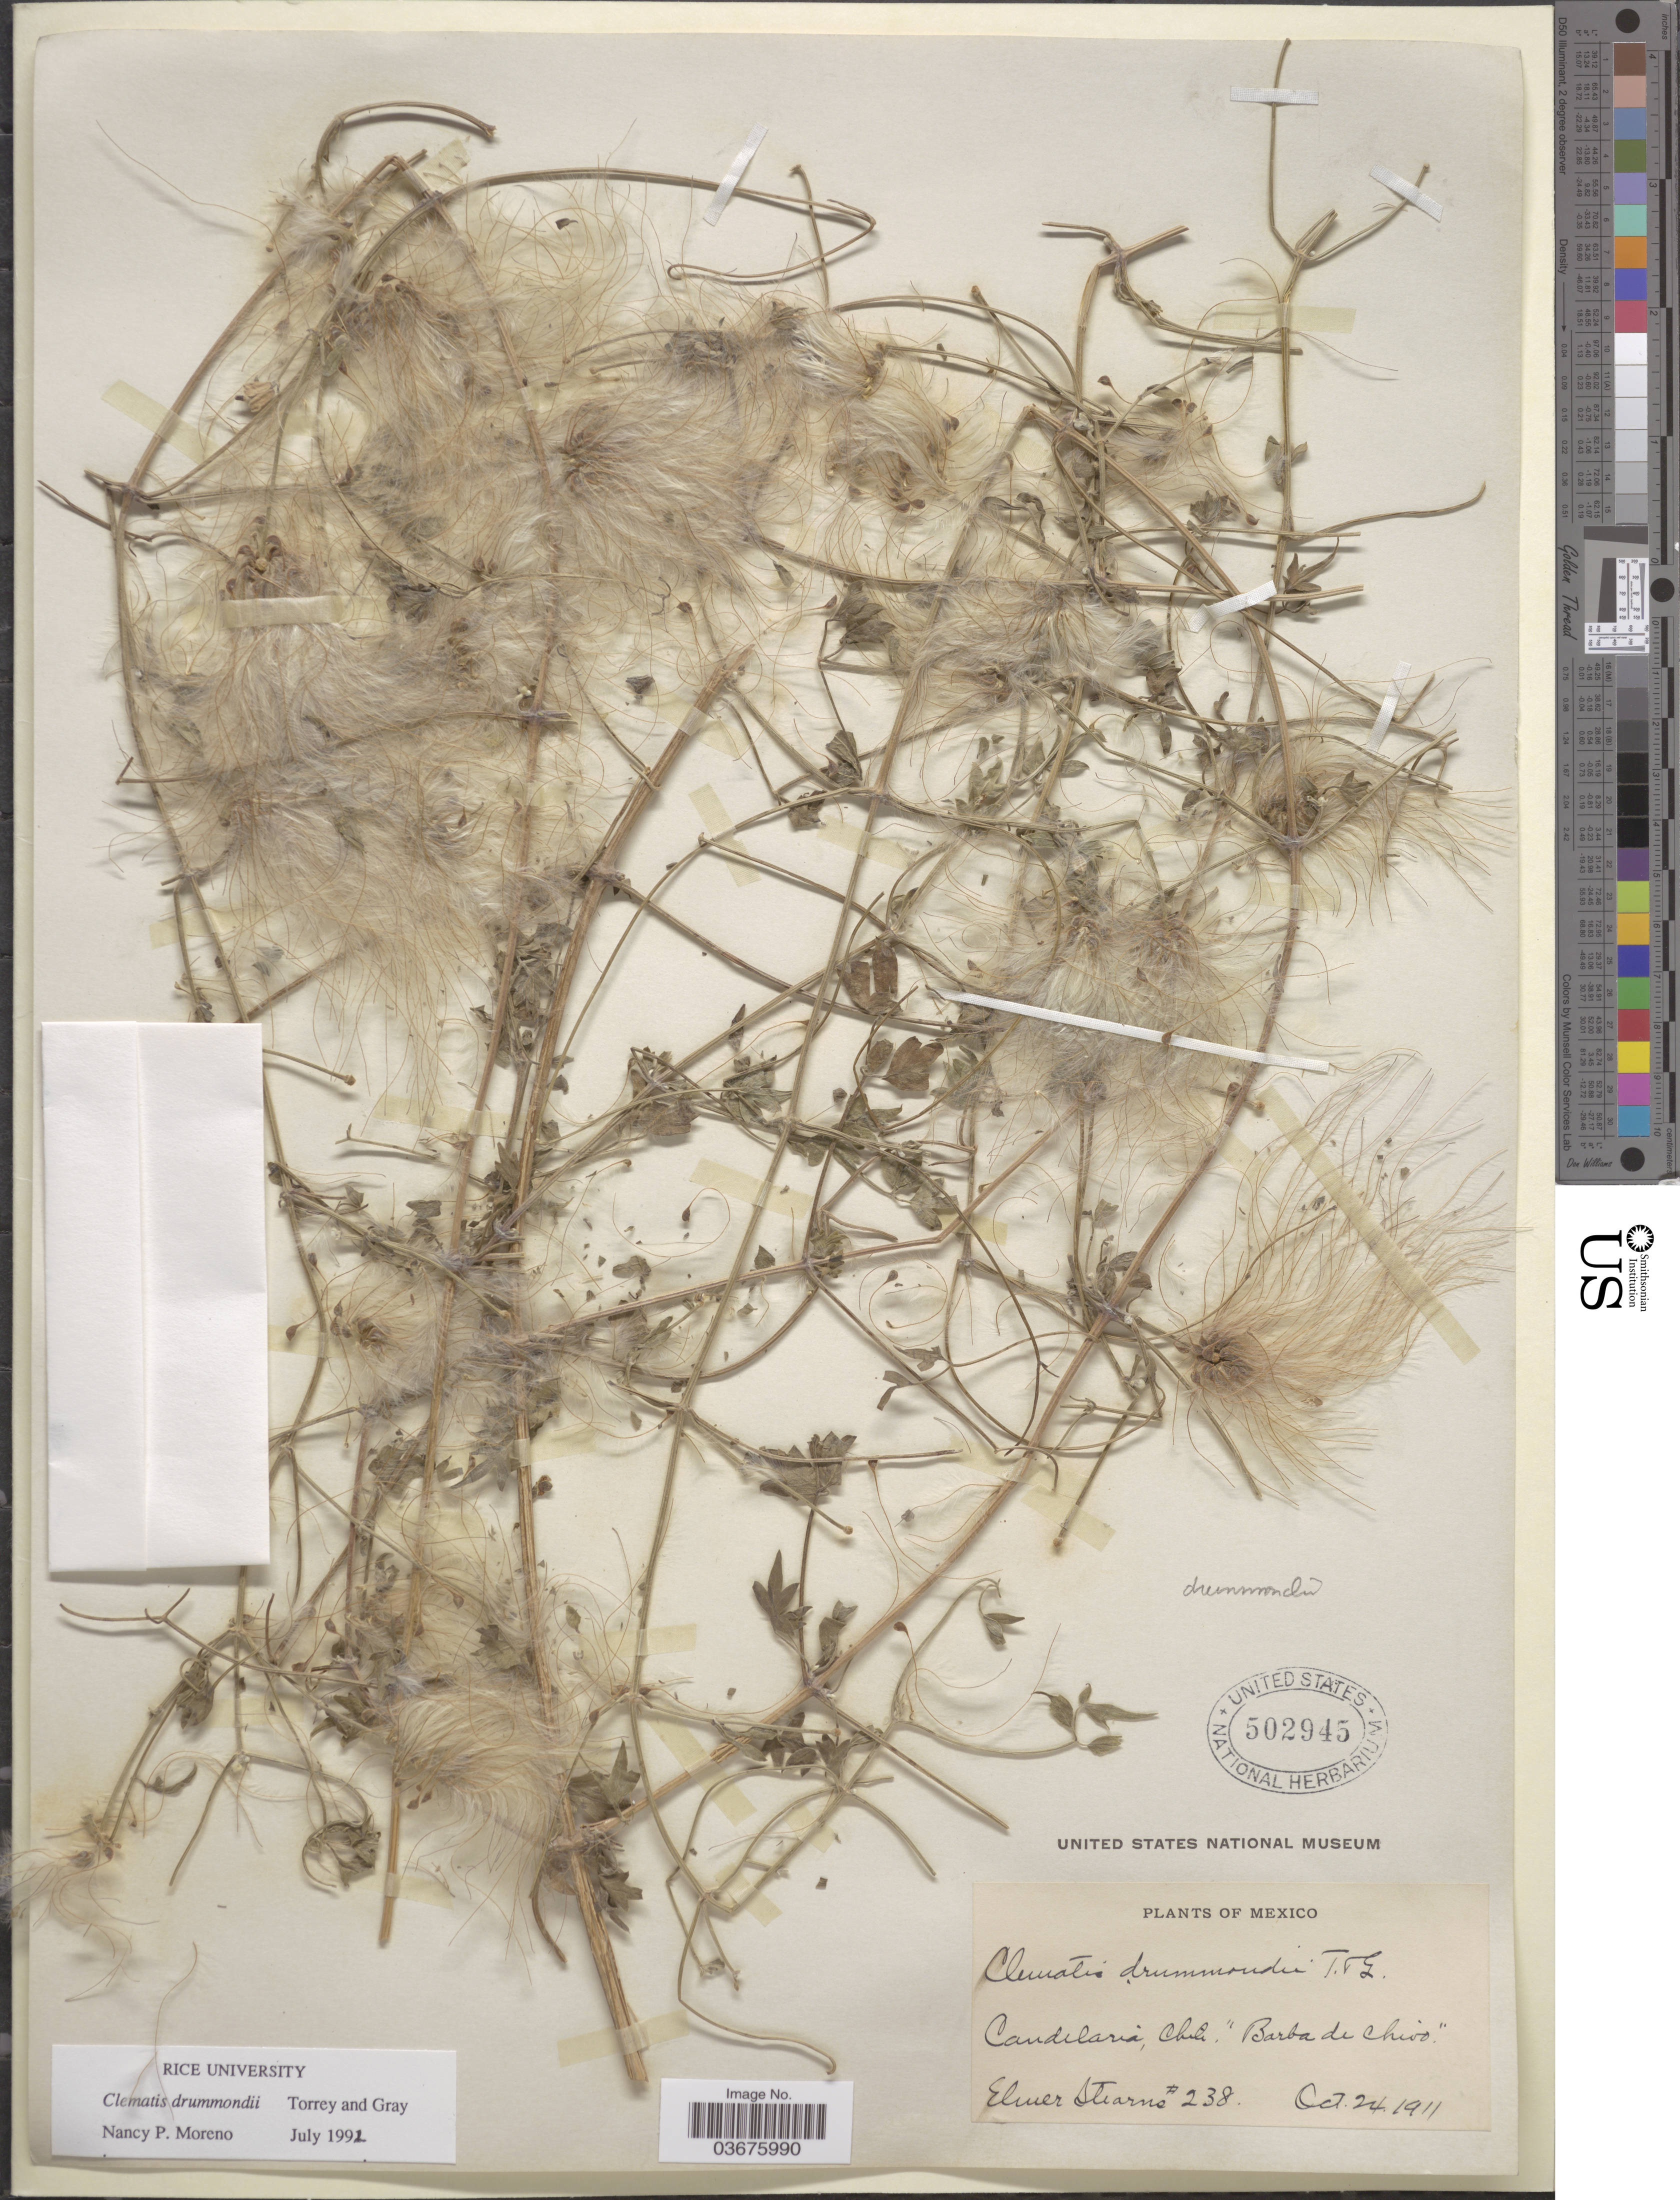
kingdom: Plantae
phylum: Tracheophyta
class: Magnoliopsida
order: Ranunculales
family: Ranunculaceae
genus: Clematis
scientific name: Clematis drummondii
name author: Torr. & A. Gray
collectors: E. Stearns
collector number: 238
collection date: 1911-10-24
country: Mexico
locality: Candelaria, Chili.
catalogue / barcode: US 502945